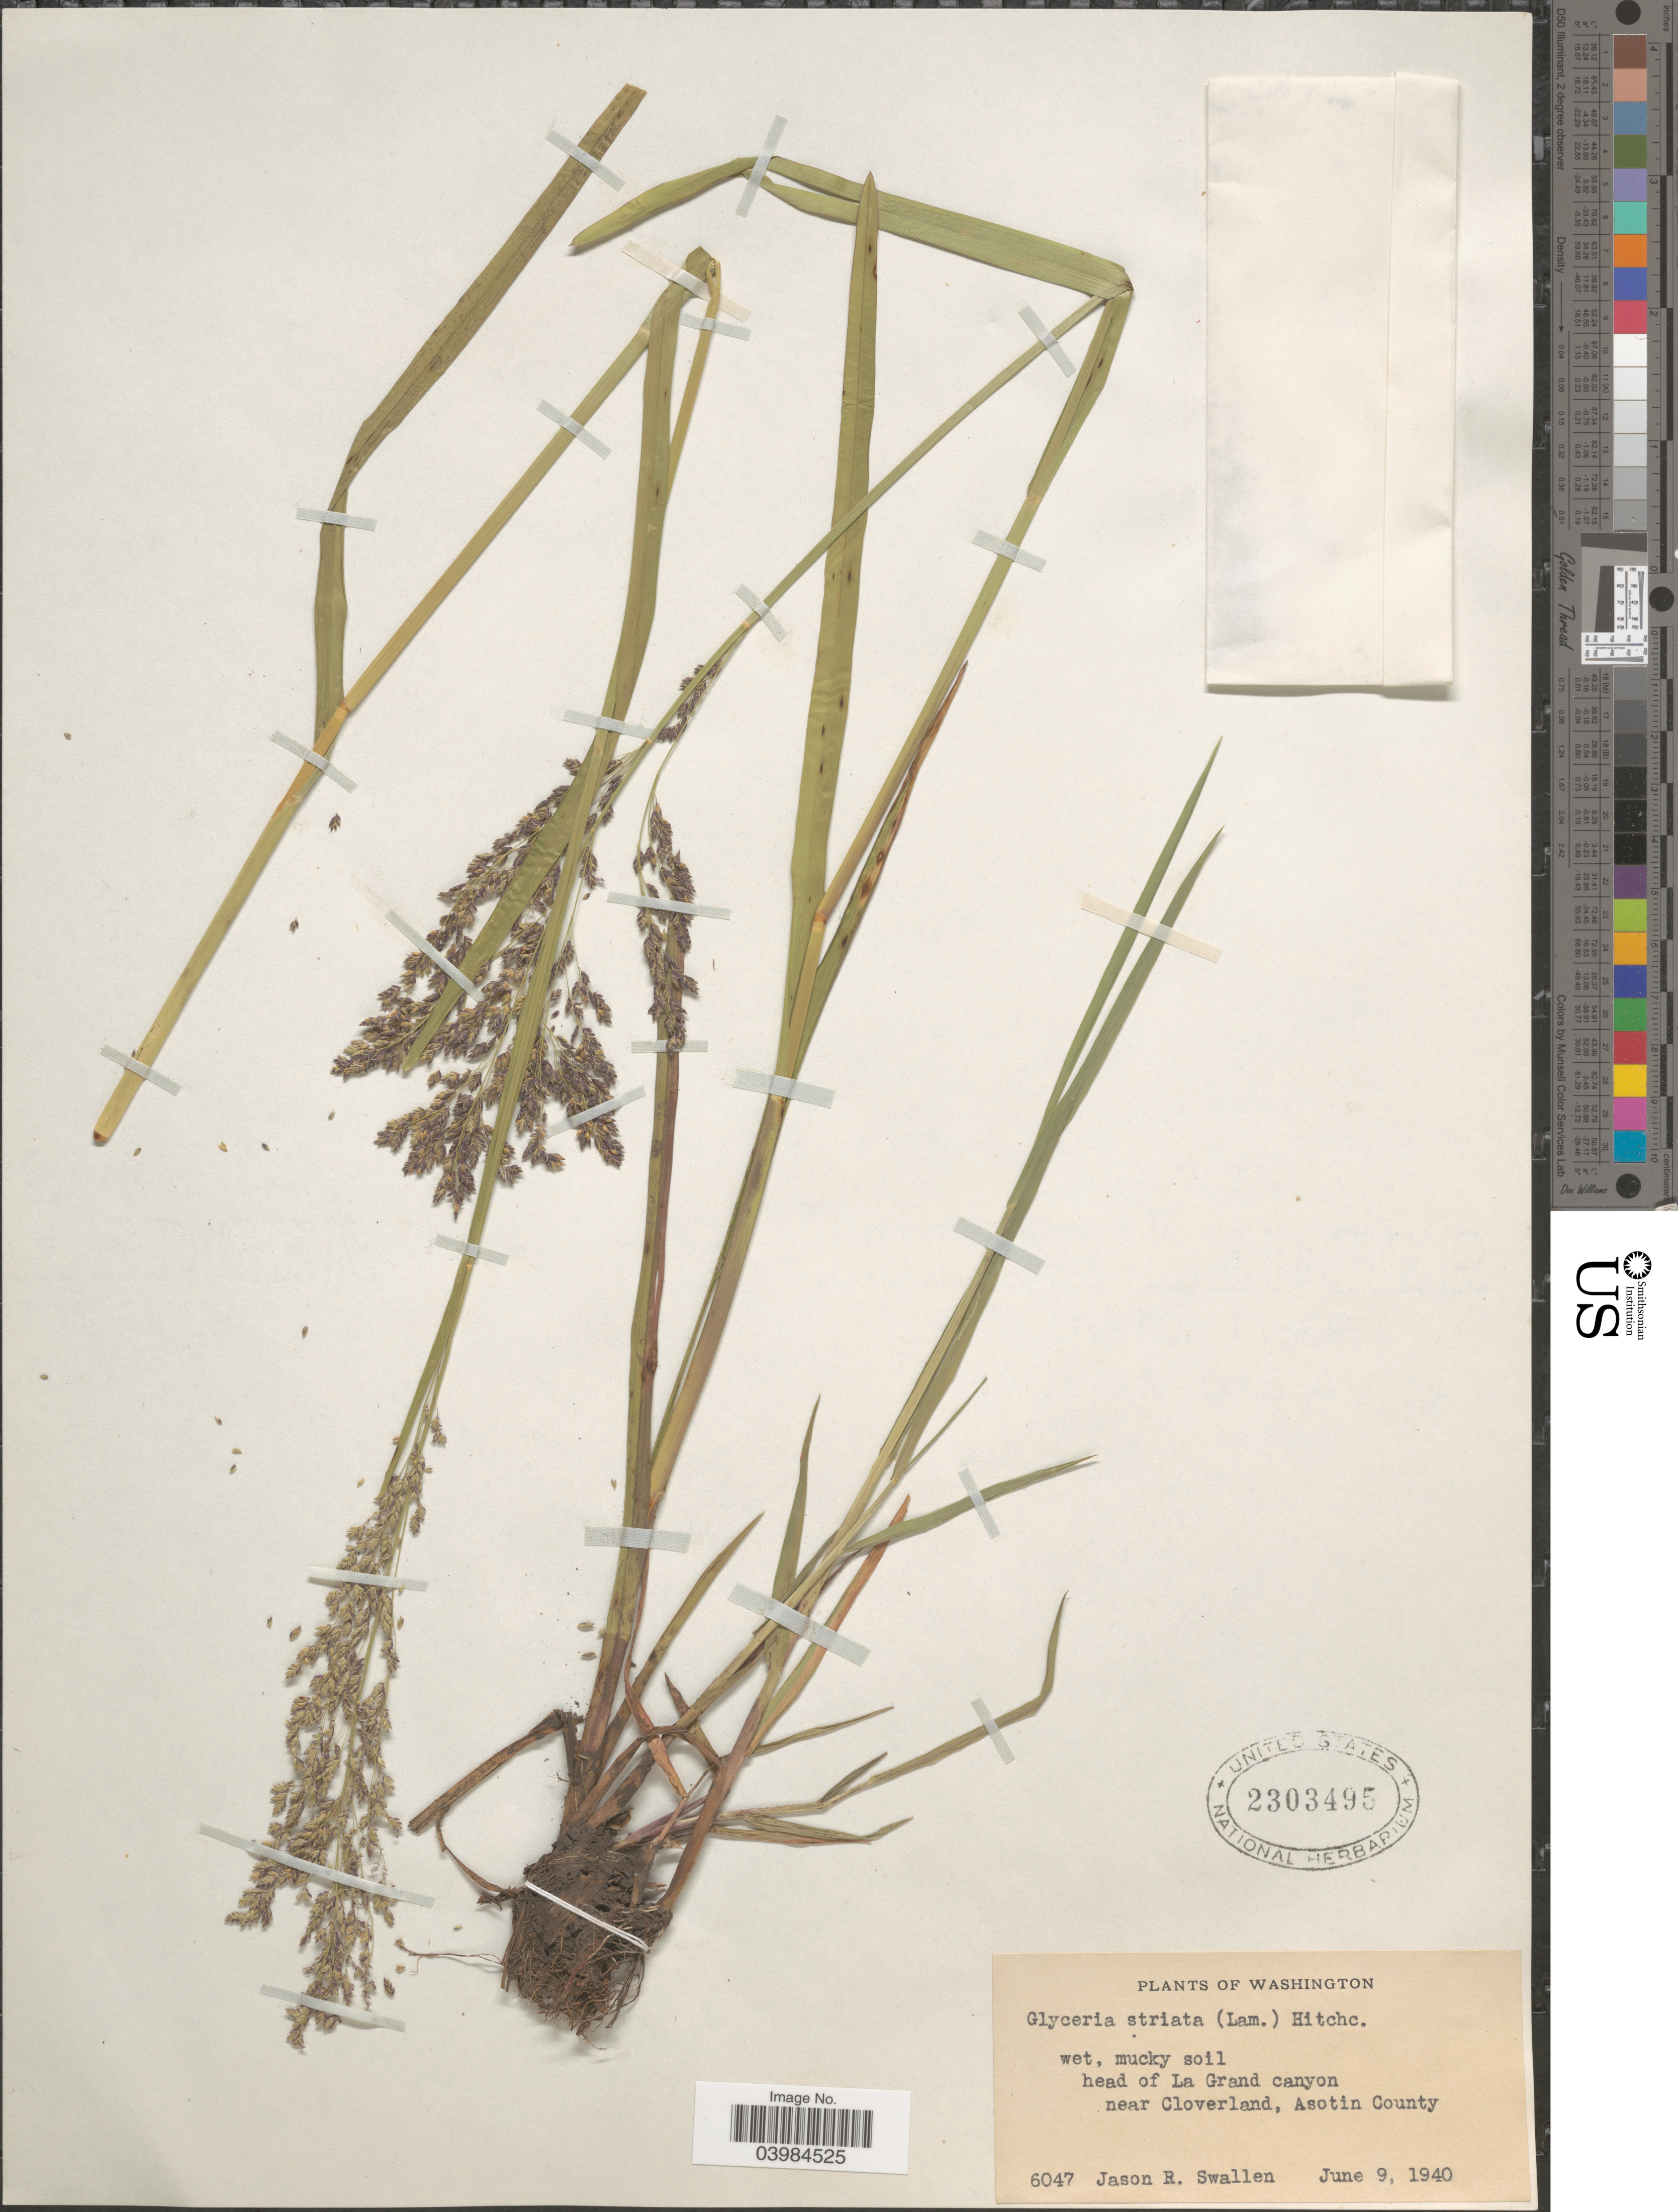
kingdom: Plantae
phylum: Tracheophyta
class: Liliopsida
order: Poales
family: Poaceae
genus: Glyceria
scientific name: Glyceria striata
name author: (Lam.) Hitchc.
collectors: J. R. Swallen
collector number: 6047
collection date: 1940-06-09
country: United States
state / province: Washington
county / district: Asotin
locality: Wet, mucky soil head of La Grand canyon near Cloverland, Asotin County.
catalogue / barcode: US 2303495